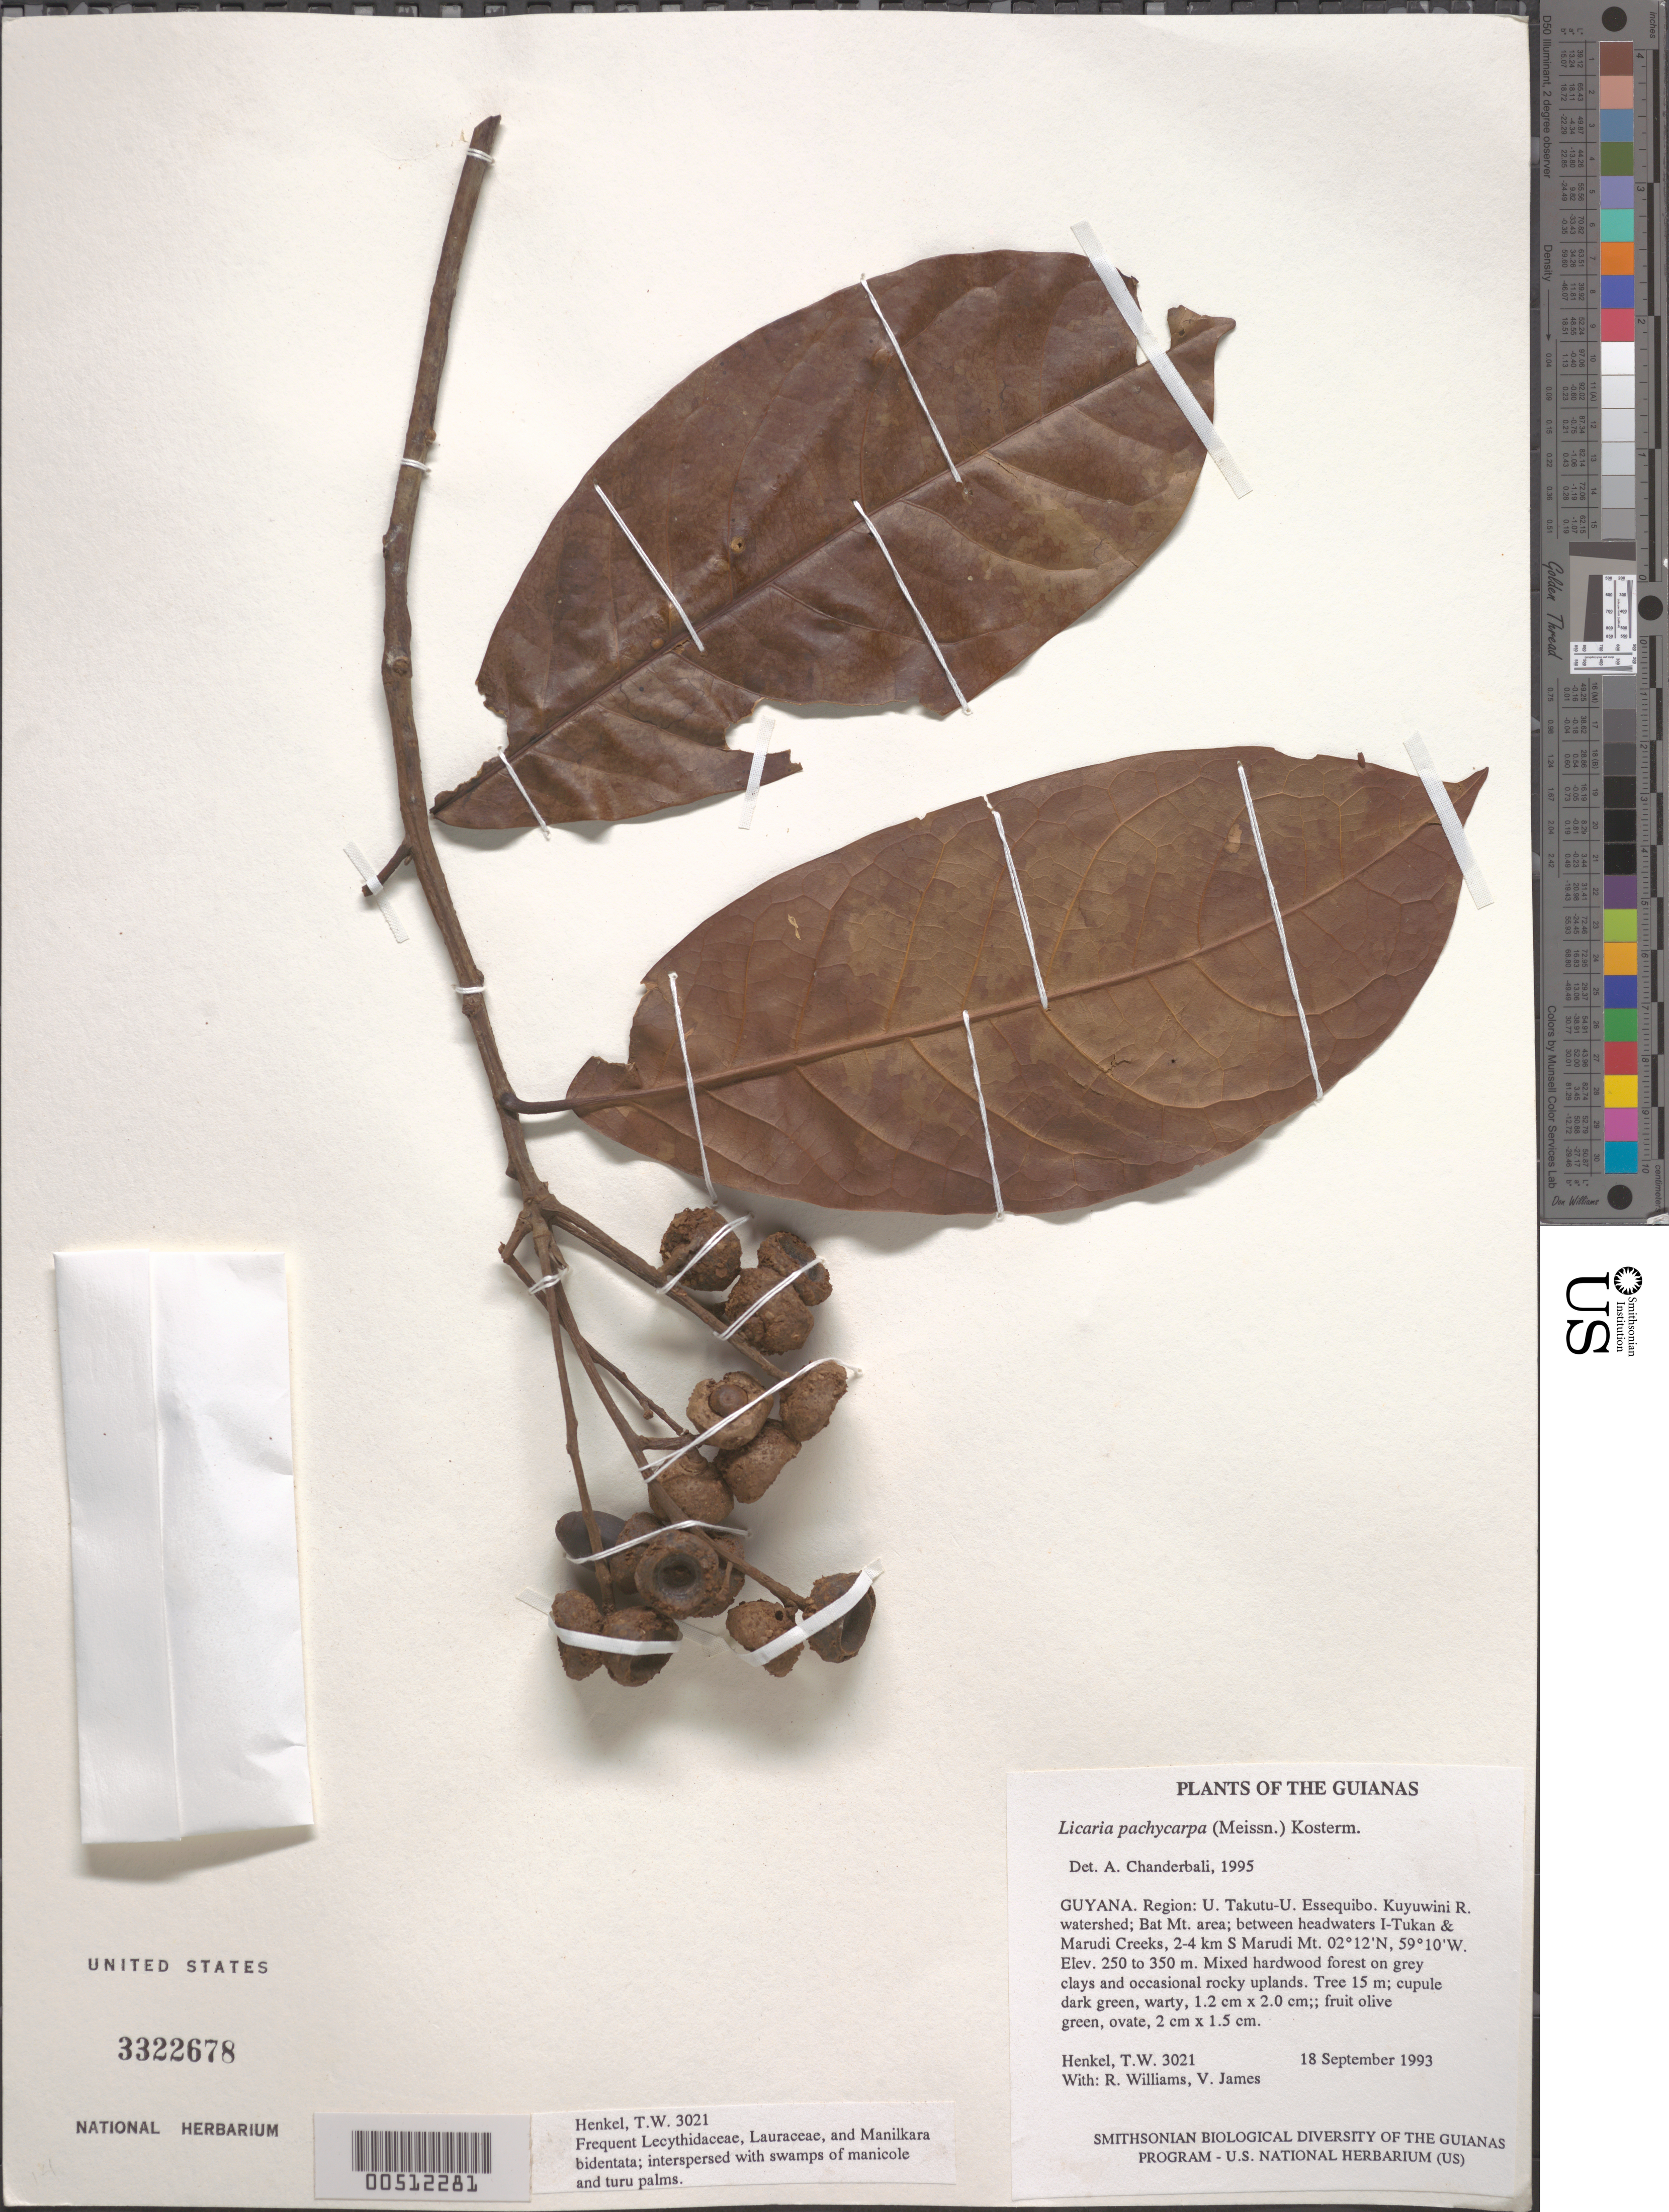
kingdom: Plantae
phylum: Tracheophyta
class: Magnoliopsida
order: Laurales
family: Lauraceae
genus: Licaria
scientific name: Licaria pachycarpa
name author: (Meisn.) Kosterm.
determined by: Chanderbali, Andre Shashi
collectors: T. Henkel, R. Williams & V. James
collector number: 3021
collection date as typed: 18 September 1993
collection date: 1993-09-18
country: Guyana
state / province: U. Takutu-U. Essequibo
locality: Kuyuwini R. watershed; Bat Mt. area; between headwaters I-Tukan & Marudi Creeks, 2-4 km S Marudi Mt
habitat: Mixed hardwood forest on grey clays and occasional rocky uplands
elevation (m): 250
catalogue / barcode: US 3322678